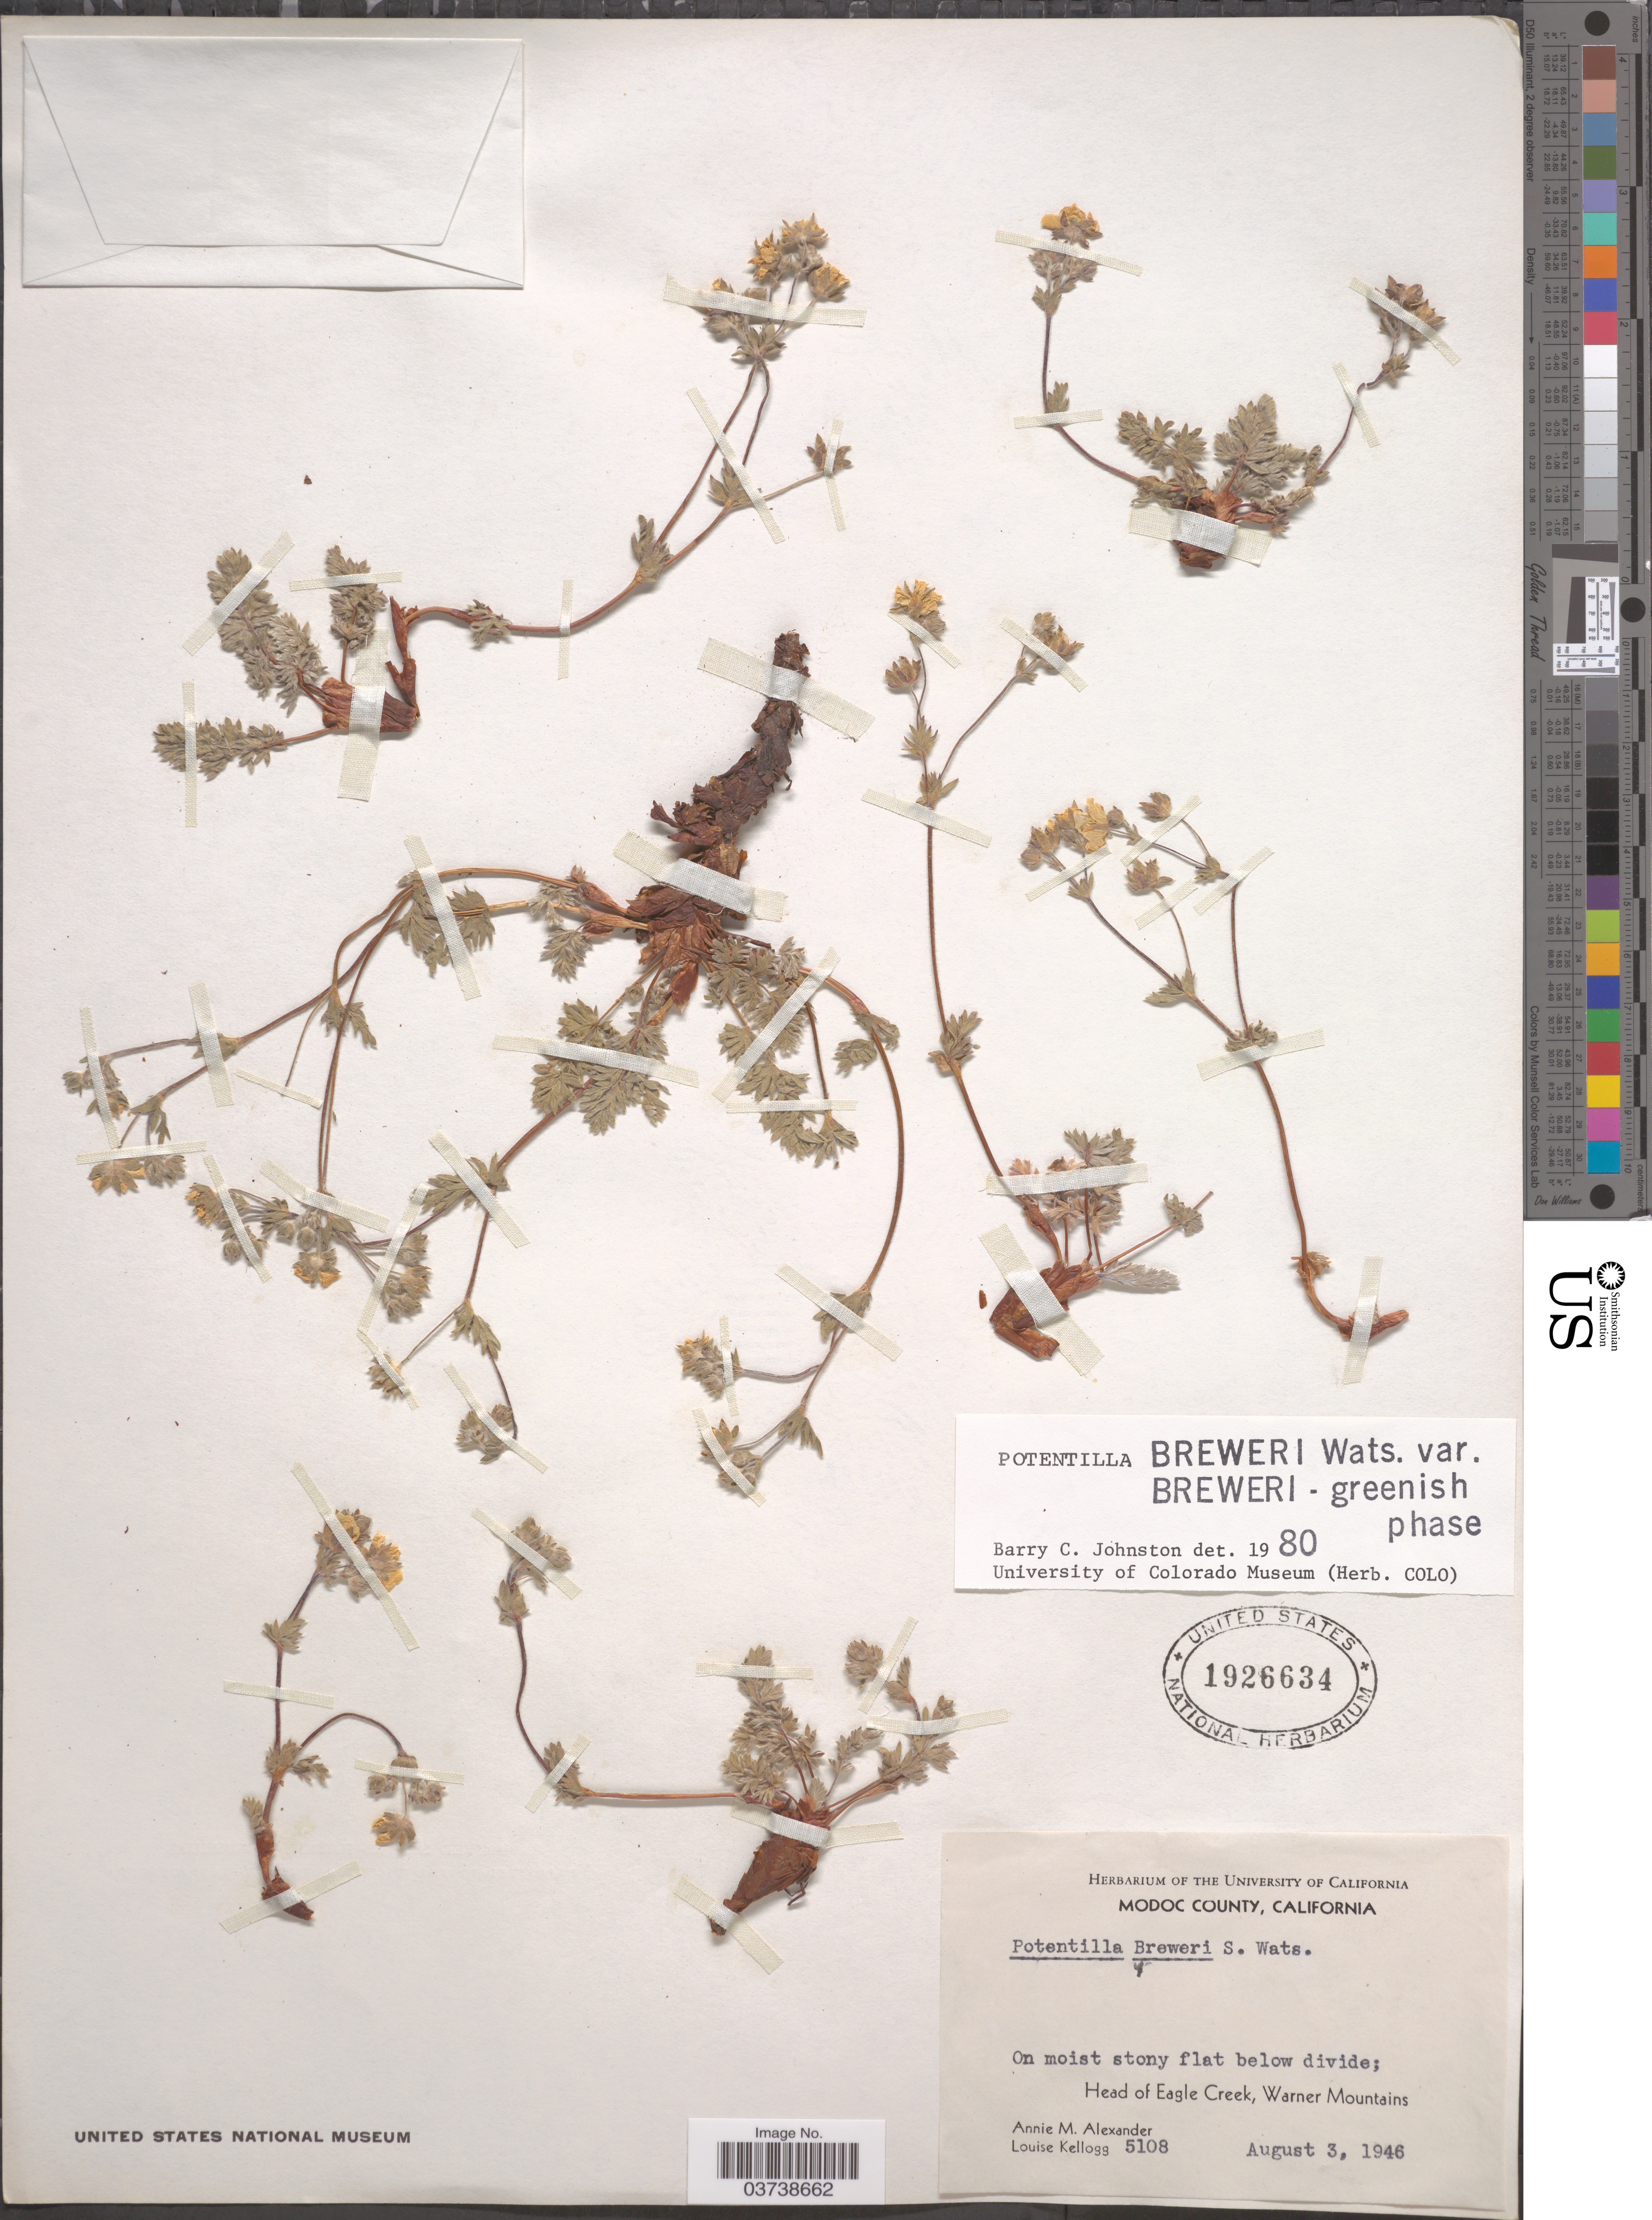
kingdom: Plantae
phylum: Tracheophyta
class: Magnoliopsida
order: Rosales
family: Rosaceae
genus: Potentilla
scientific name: Potentilla breweri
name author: S. Watson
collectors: A. M. Alexander & L. Kellogg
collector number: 5108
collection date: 1946-08-03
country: United States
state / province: California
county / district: Modoc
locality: Modoc County. Below divide; Head of Eagle Creek, Warner Mountains.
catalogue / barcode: US 1926634